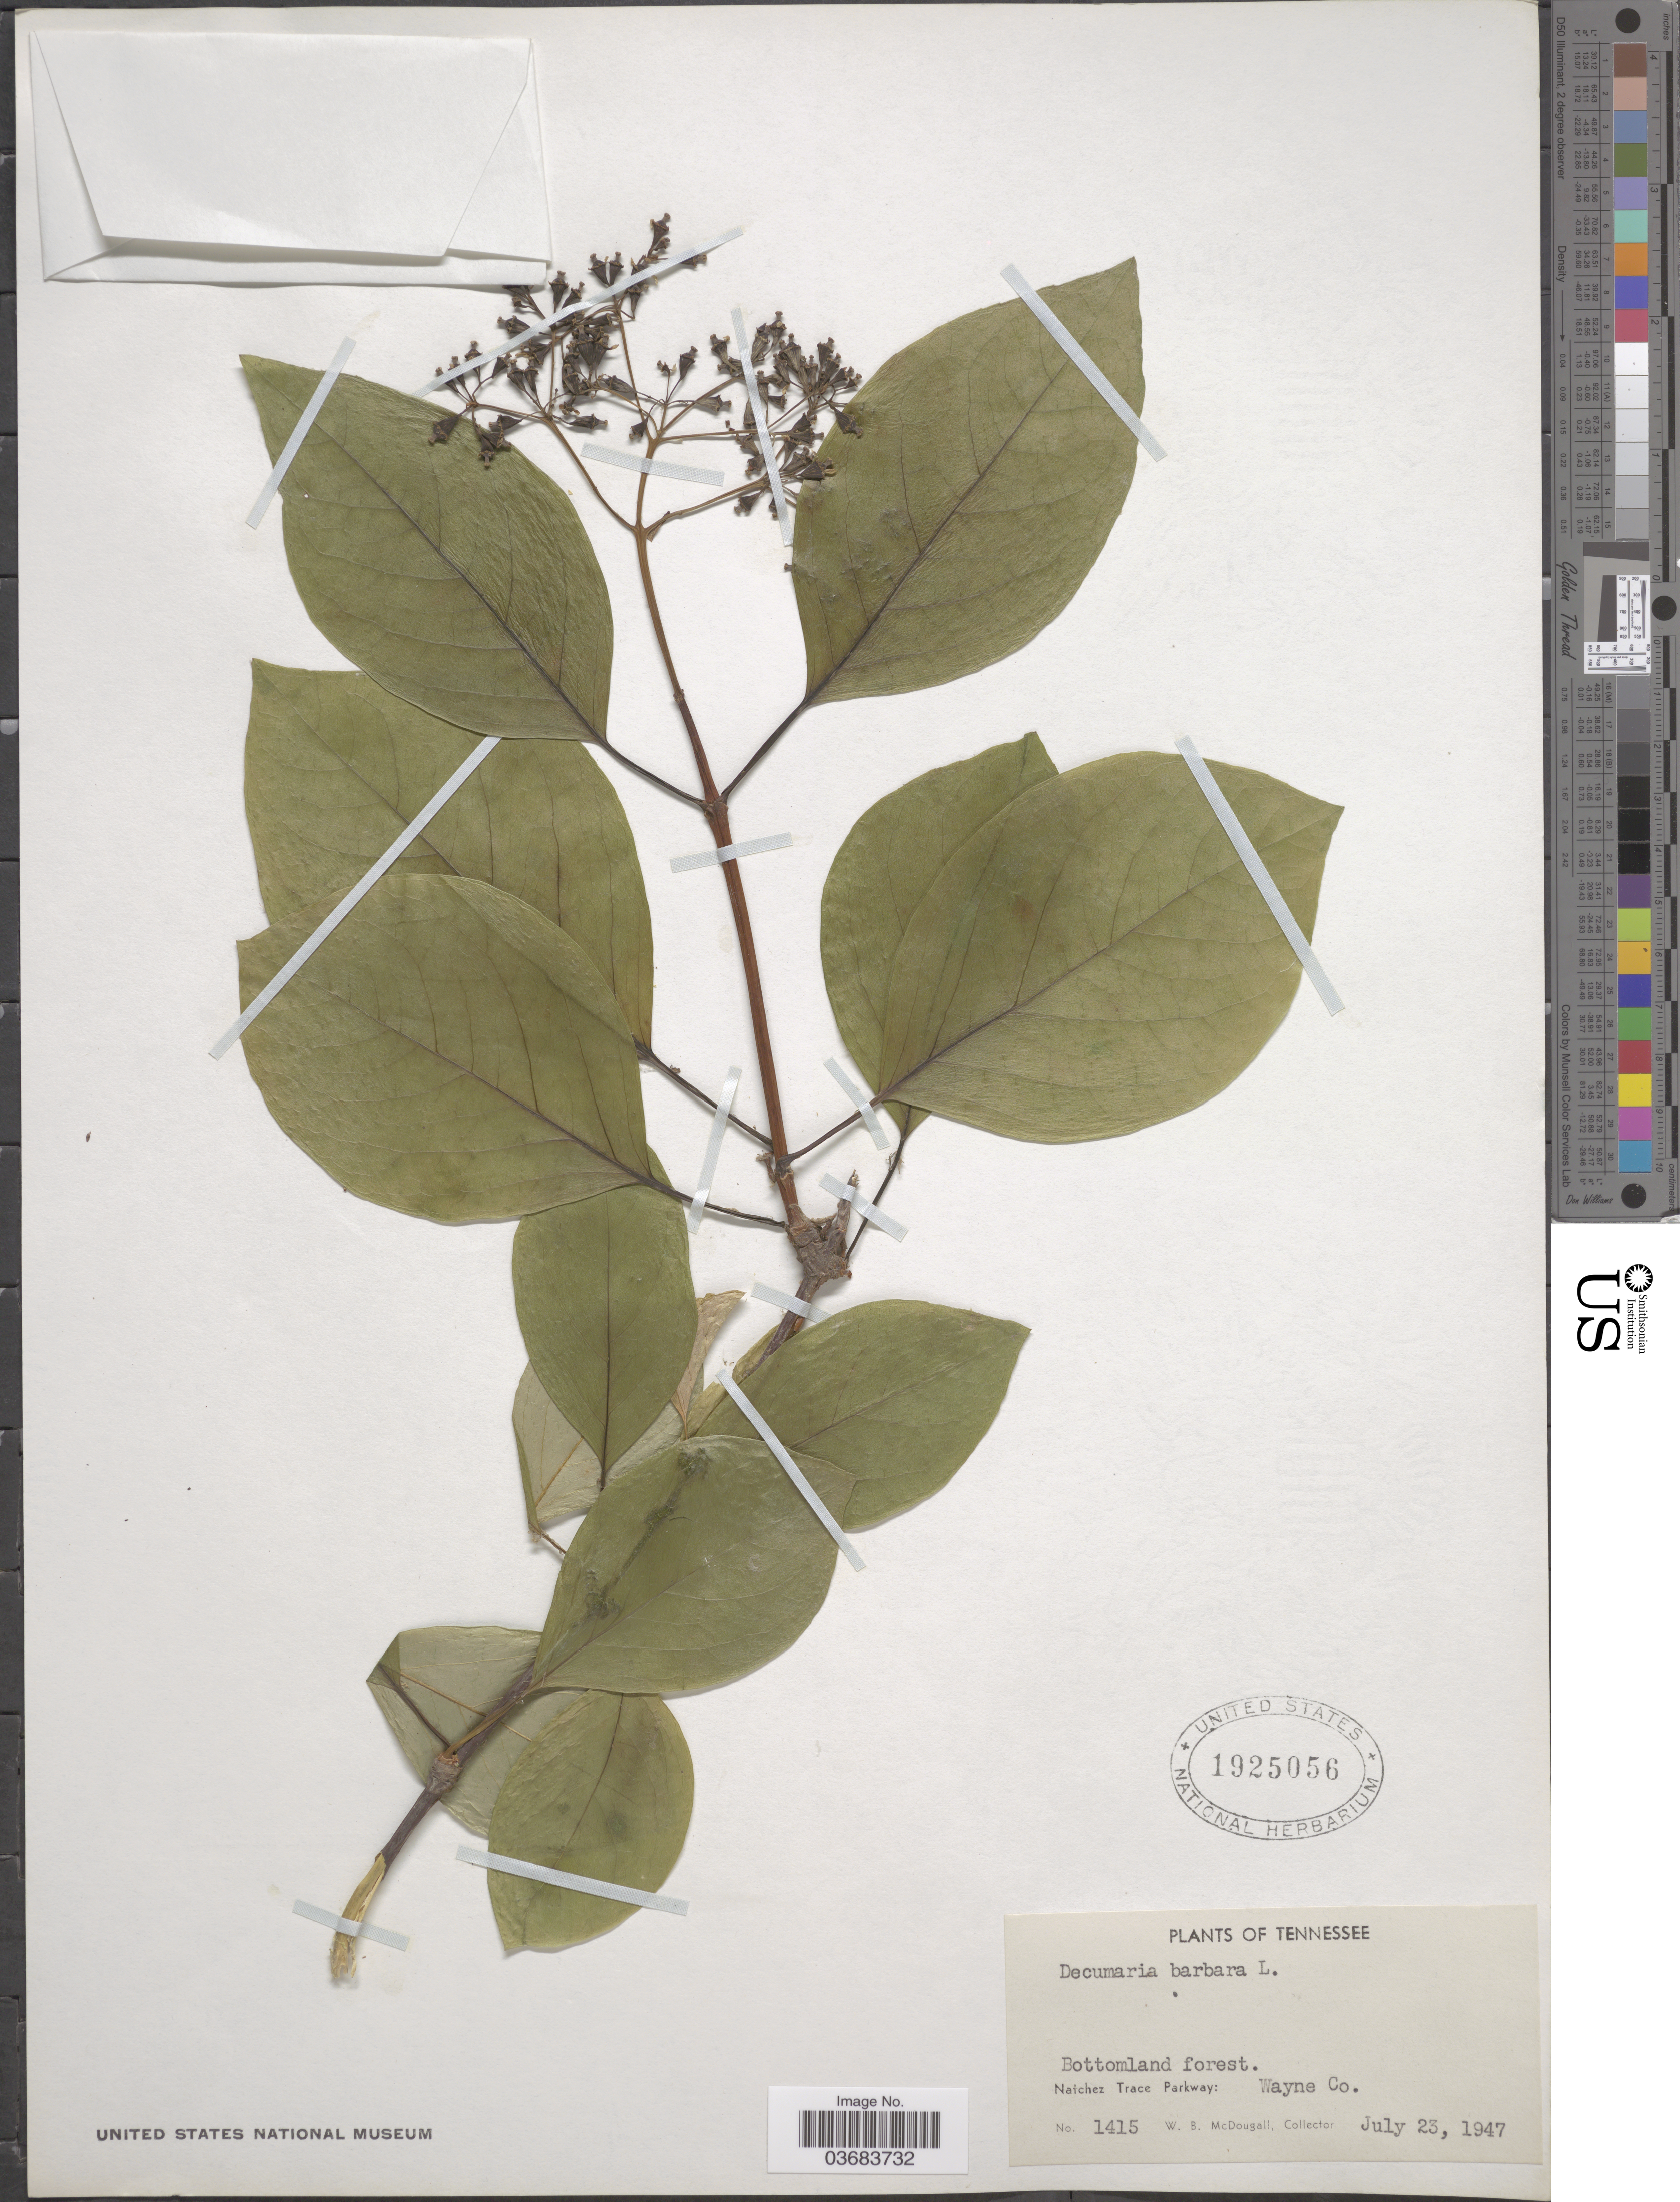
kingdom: Plantae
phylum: Tracheophyta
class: Magnoliopsida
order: Cornales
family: Hydrangeaceae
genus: Hydrangea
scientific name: Hydrangea barbara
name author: (L.) Bernd Schulz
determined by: Strong, Mark T., (BOT), Smithsonian Institution - National Museum of Natural History (UNITED STATES)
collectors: W. B. McDougall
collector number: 1415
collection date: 1947-07-23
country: United States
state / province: Tennessee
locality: Natchez Trace Parkway: Wayne Co.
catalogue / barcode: US 1925056